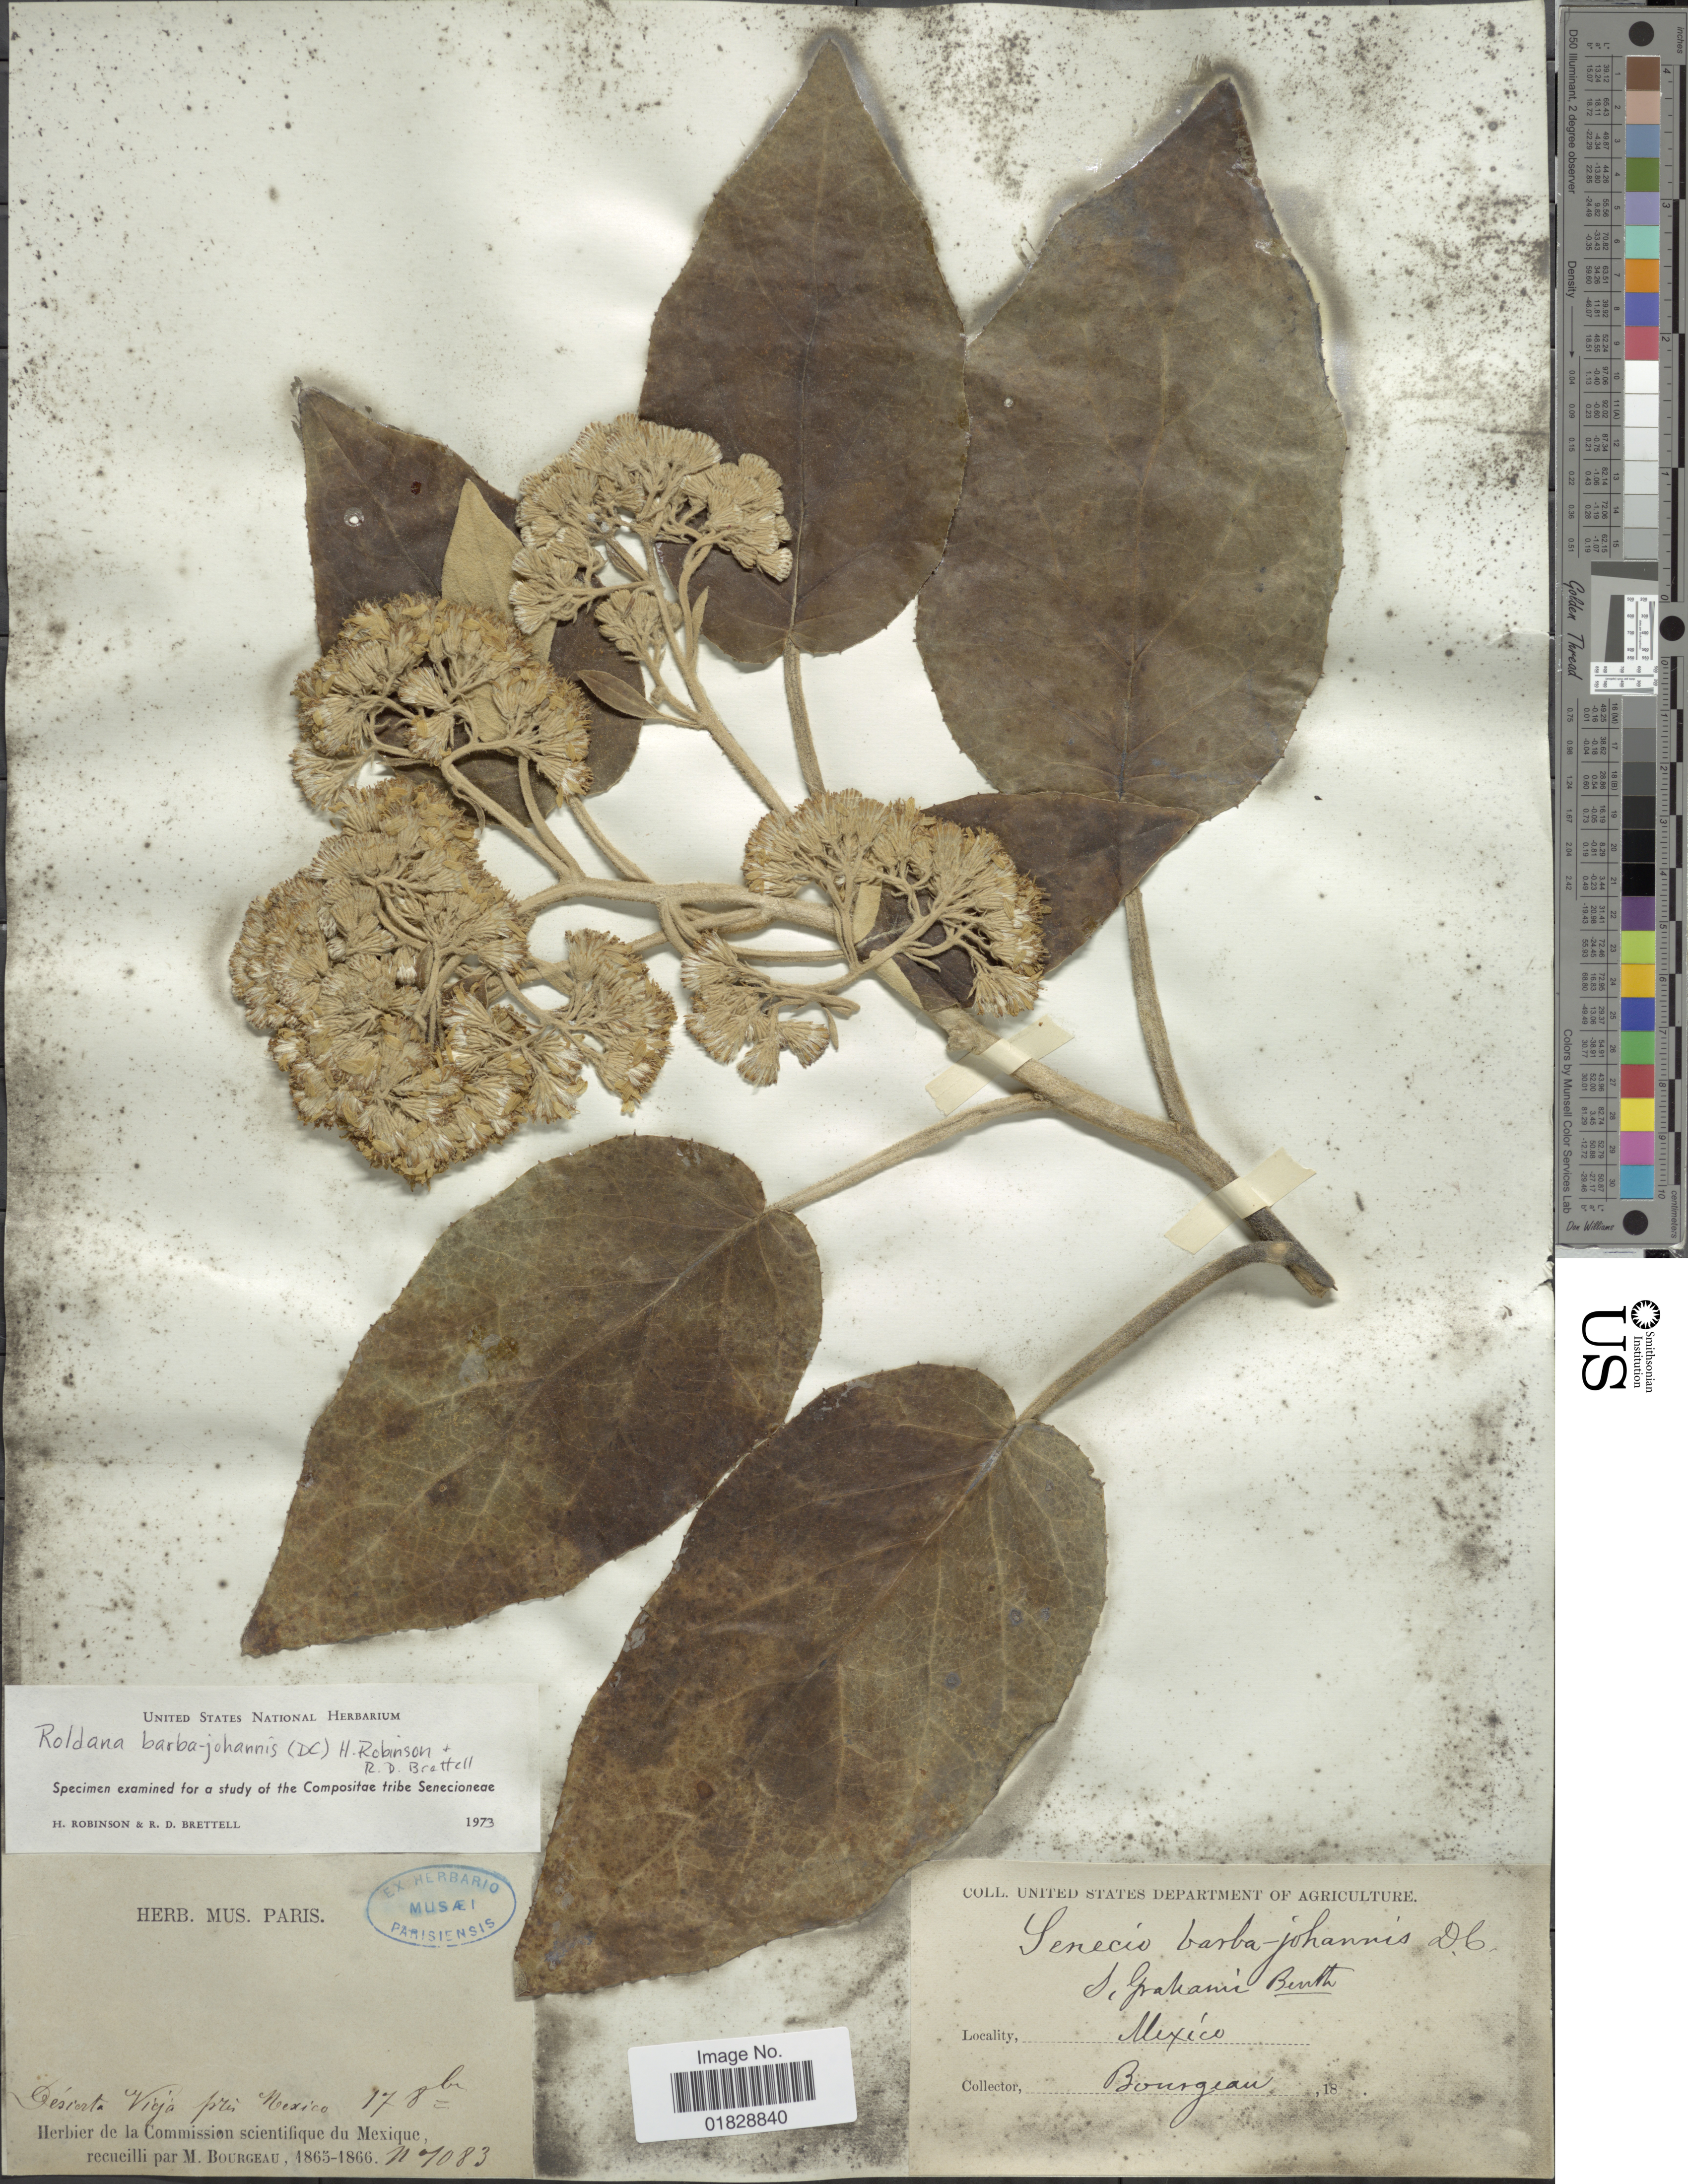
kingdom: Plantae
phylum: Tracheophyta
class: Magnoliopsida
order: Asterales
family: Asteraceae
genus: Roldana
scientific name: Roldana barba-johannis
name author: (DC.) H. Rob. & Brettell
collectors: M. Bourgeau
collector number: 7083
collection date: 1865-10-17/1866-10-17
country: Mexico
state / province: México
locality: Desierte Viejo près Mexico